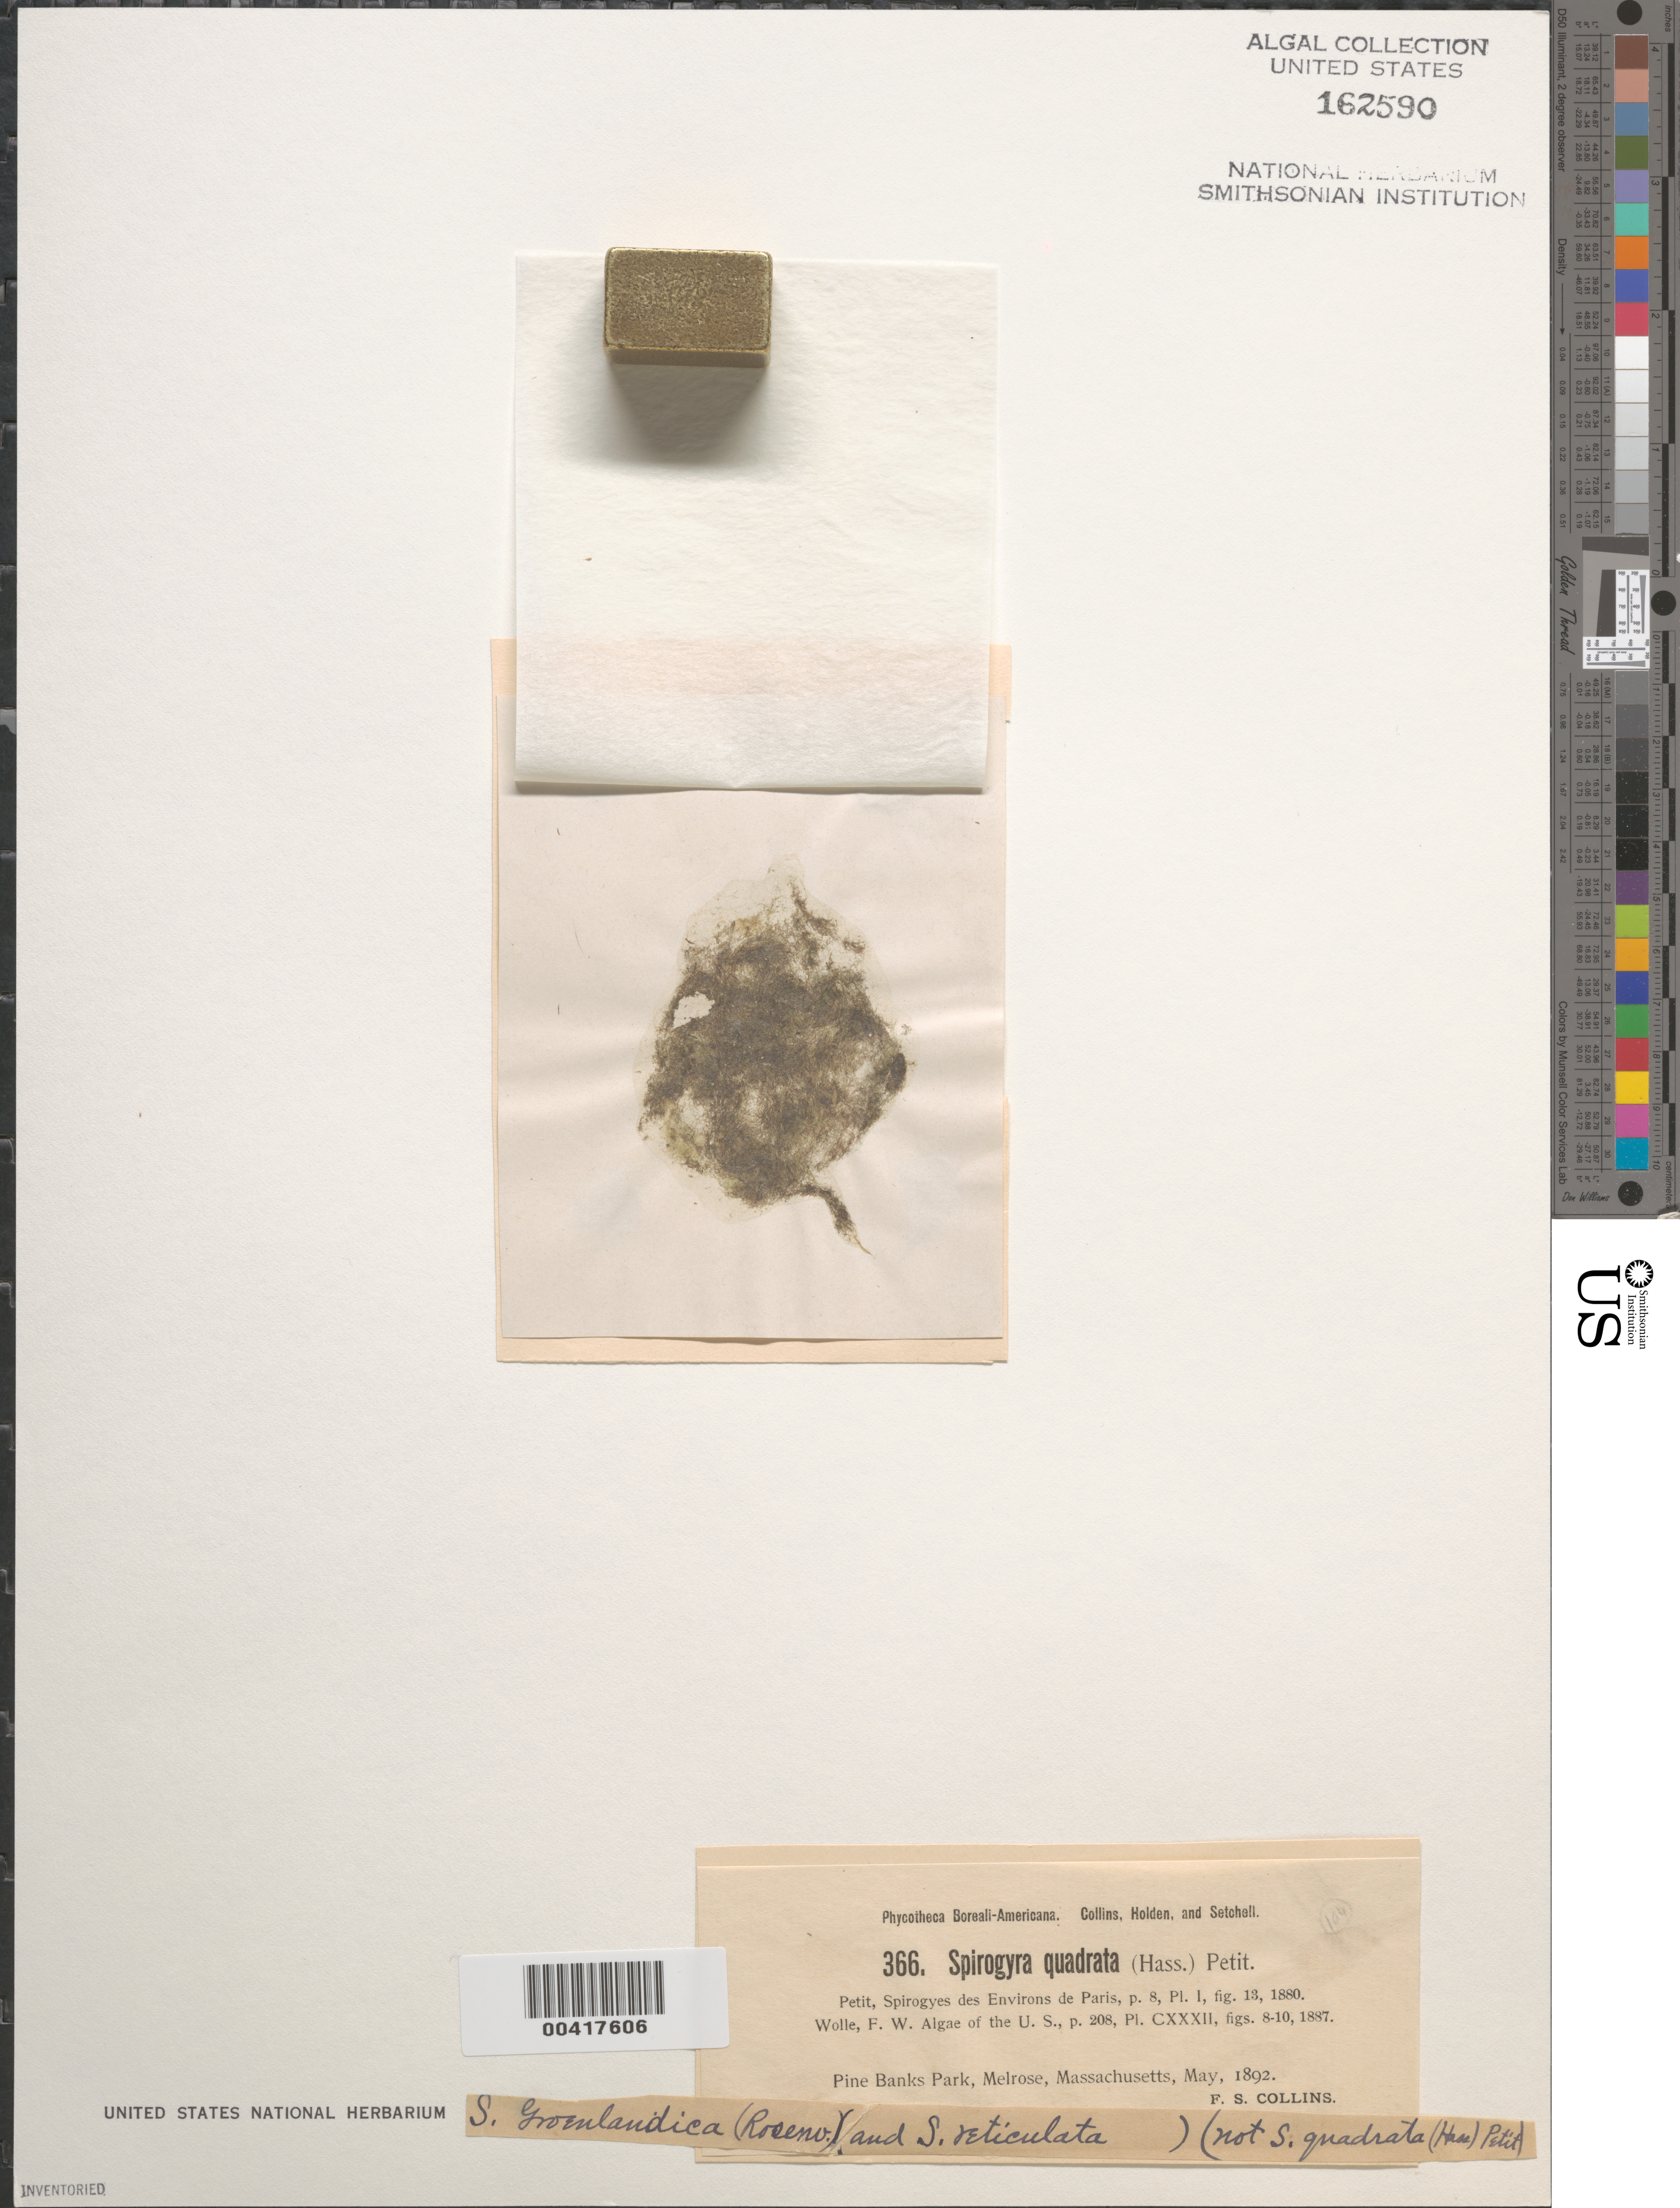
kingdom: Plantae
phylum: Charophyta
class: Zygnematophyceae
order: Zygnematales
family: Zygnemataceae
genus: Spirogyra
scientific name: Spirogyra groenlandica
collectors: F. Collins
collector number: PB-A 366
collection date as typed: May 1892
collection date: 1892-05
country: United States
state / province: Massachusetts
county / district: Middlesex County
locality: Melrose, Pine Banks Park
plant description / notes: Collins, Holden & Setchell, Phycotheca Boreali-Americana, as Spirogyra quadrata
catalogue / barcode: US 162590